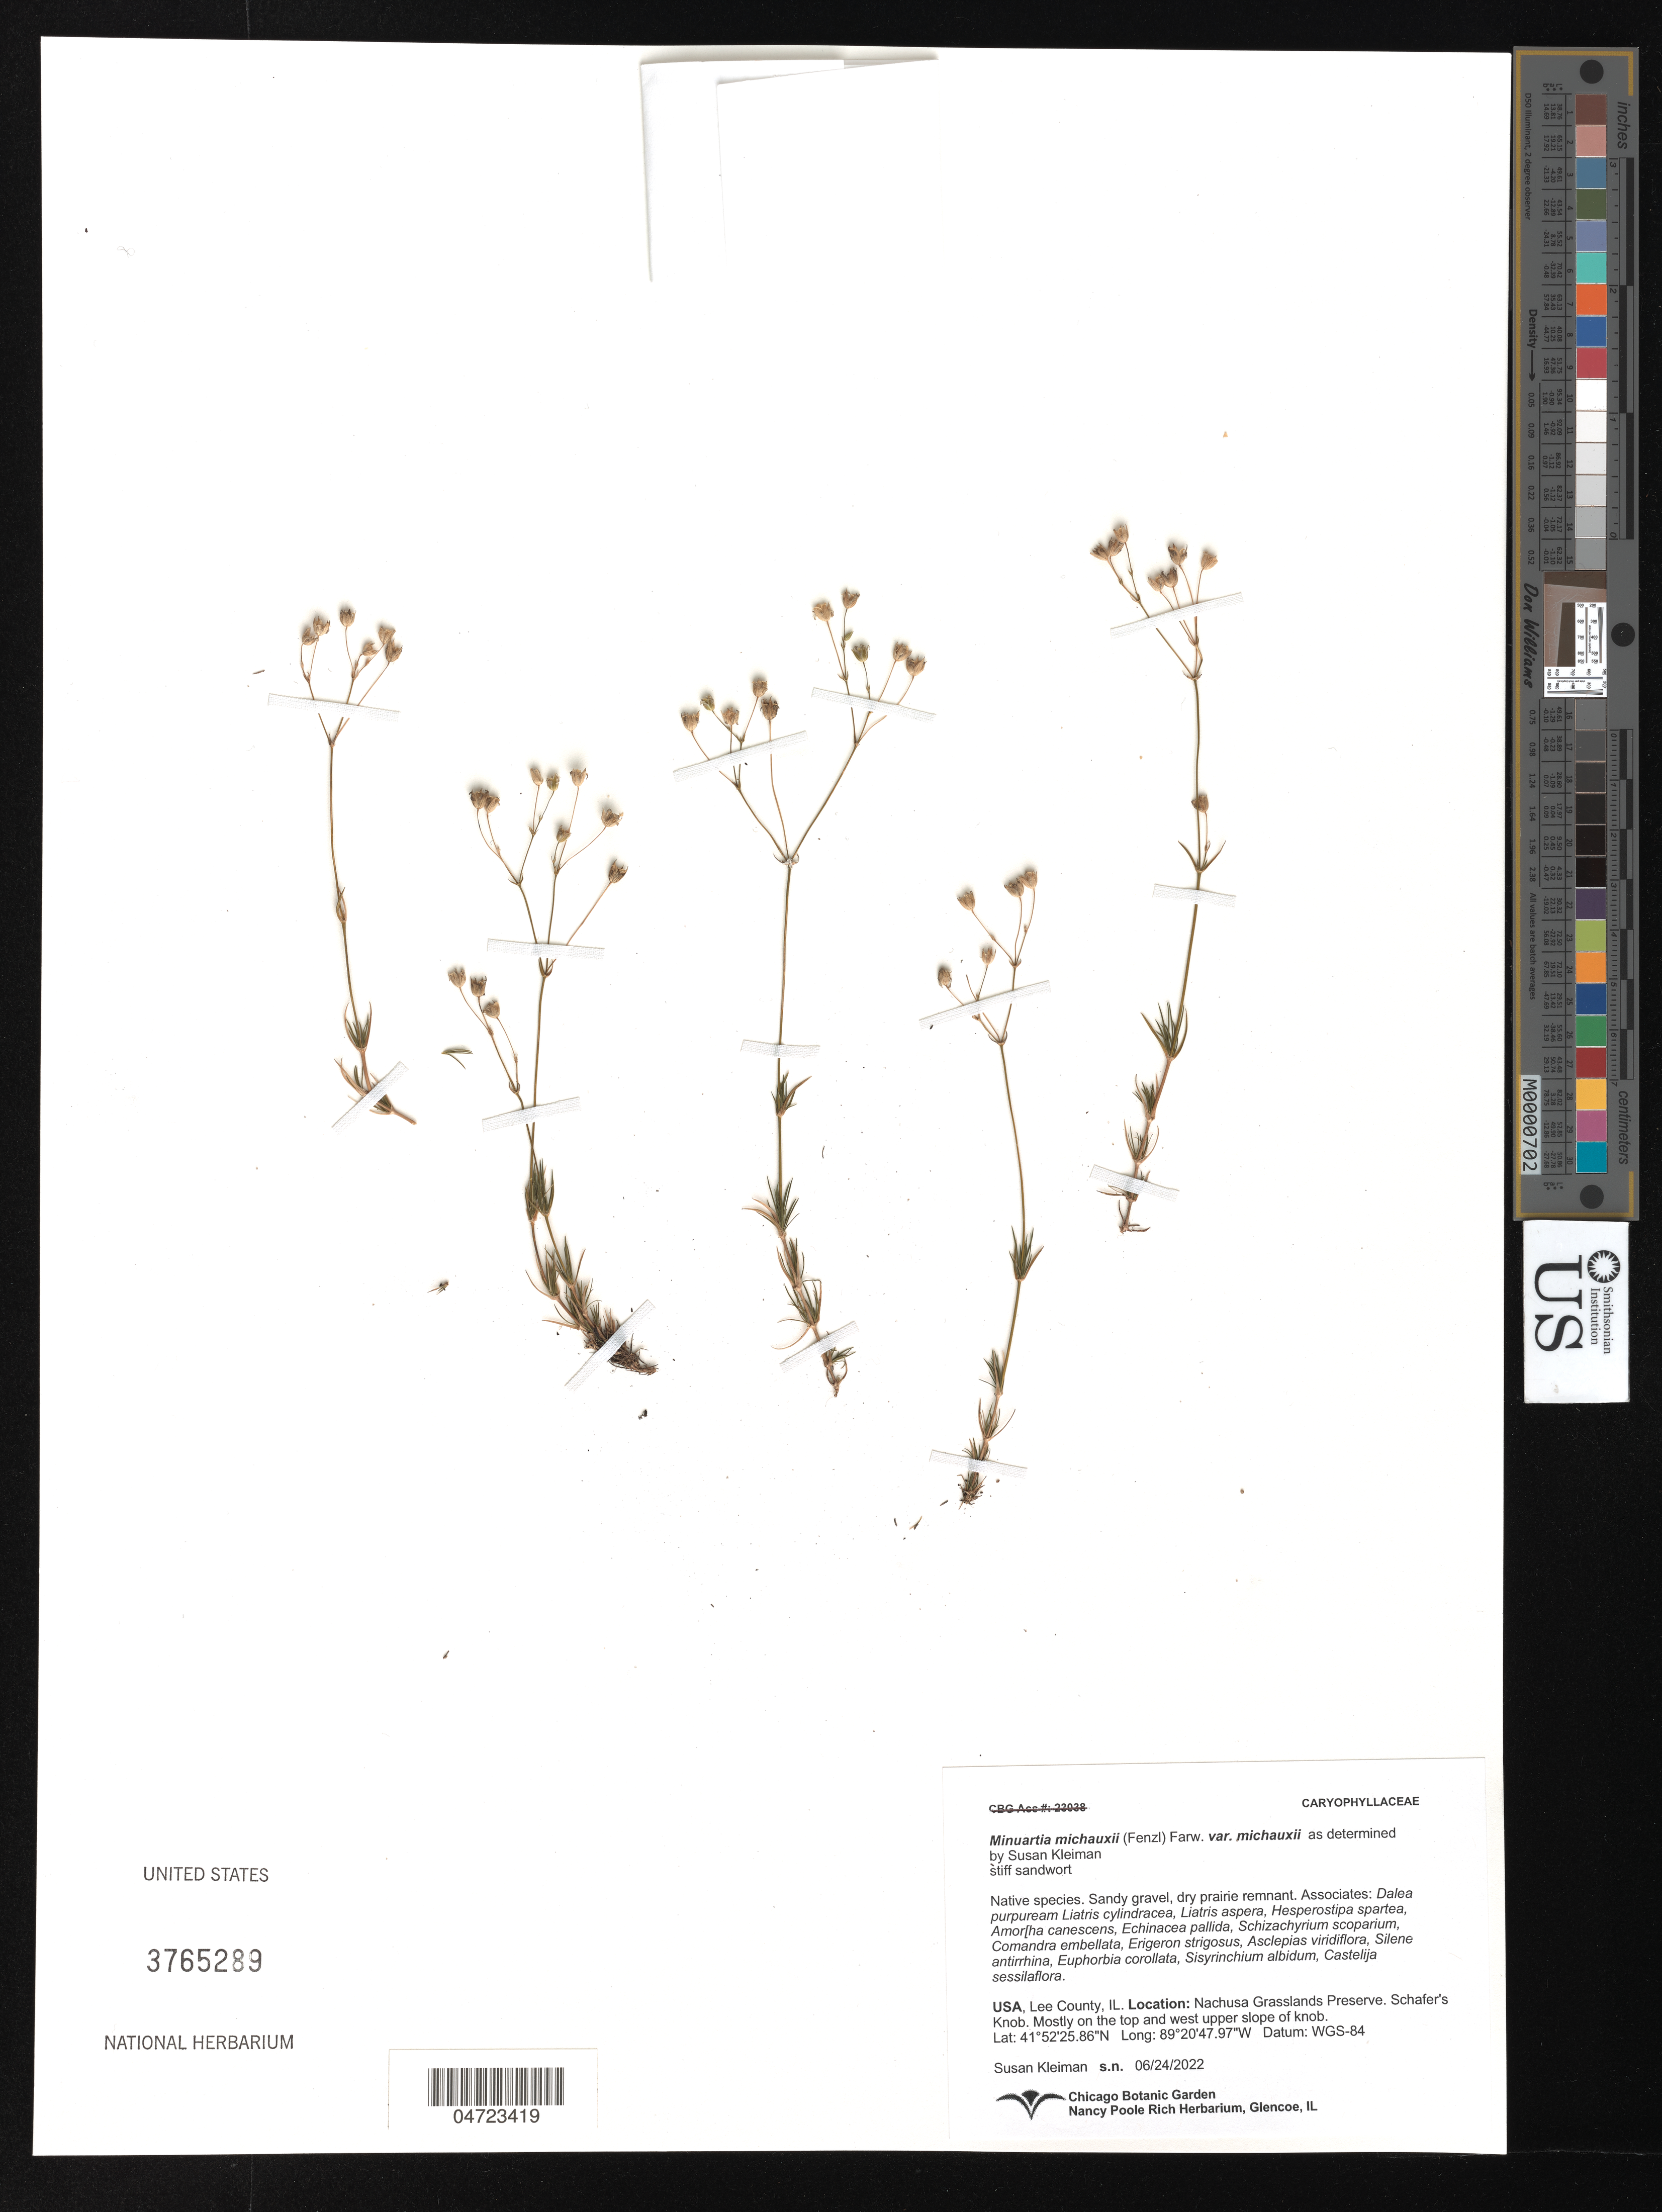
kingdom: Plantae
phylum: Tracheophyta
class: Magnoliopsida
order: Caryophyllales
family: Caryophyllaceae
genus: Minuartia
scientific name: Minuartia michauxii var. michauxii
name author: (Fenzl) Farw.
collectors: S. Kleiman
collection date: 2022-06-24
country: United States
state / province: Illinois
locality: Lee County, IL. Nachusa Grasslands Preserve. Schafer's Knob. Mostly on the top and west upper slope of knob.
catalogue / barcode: US 3765289